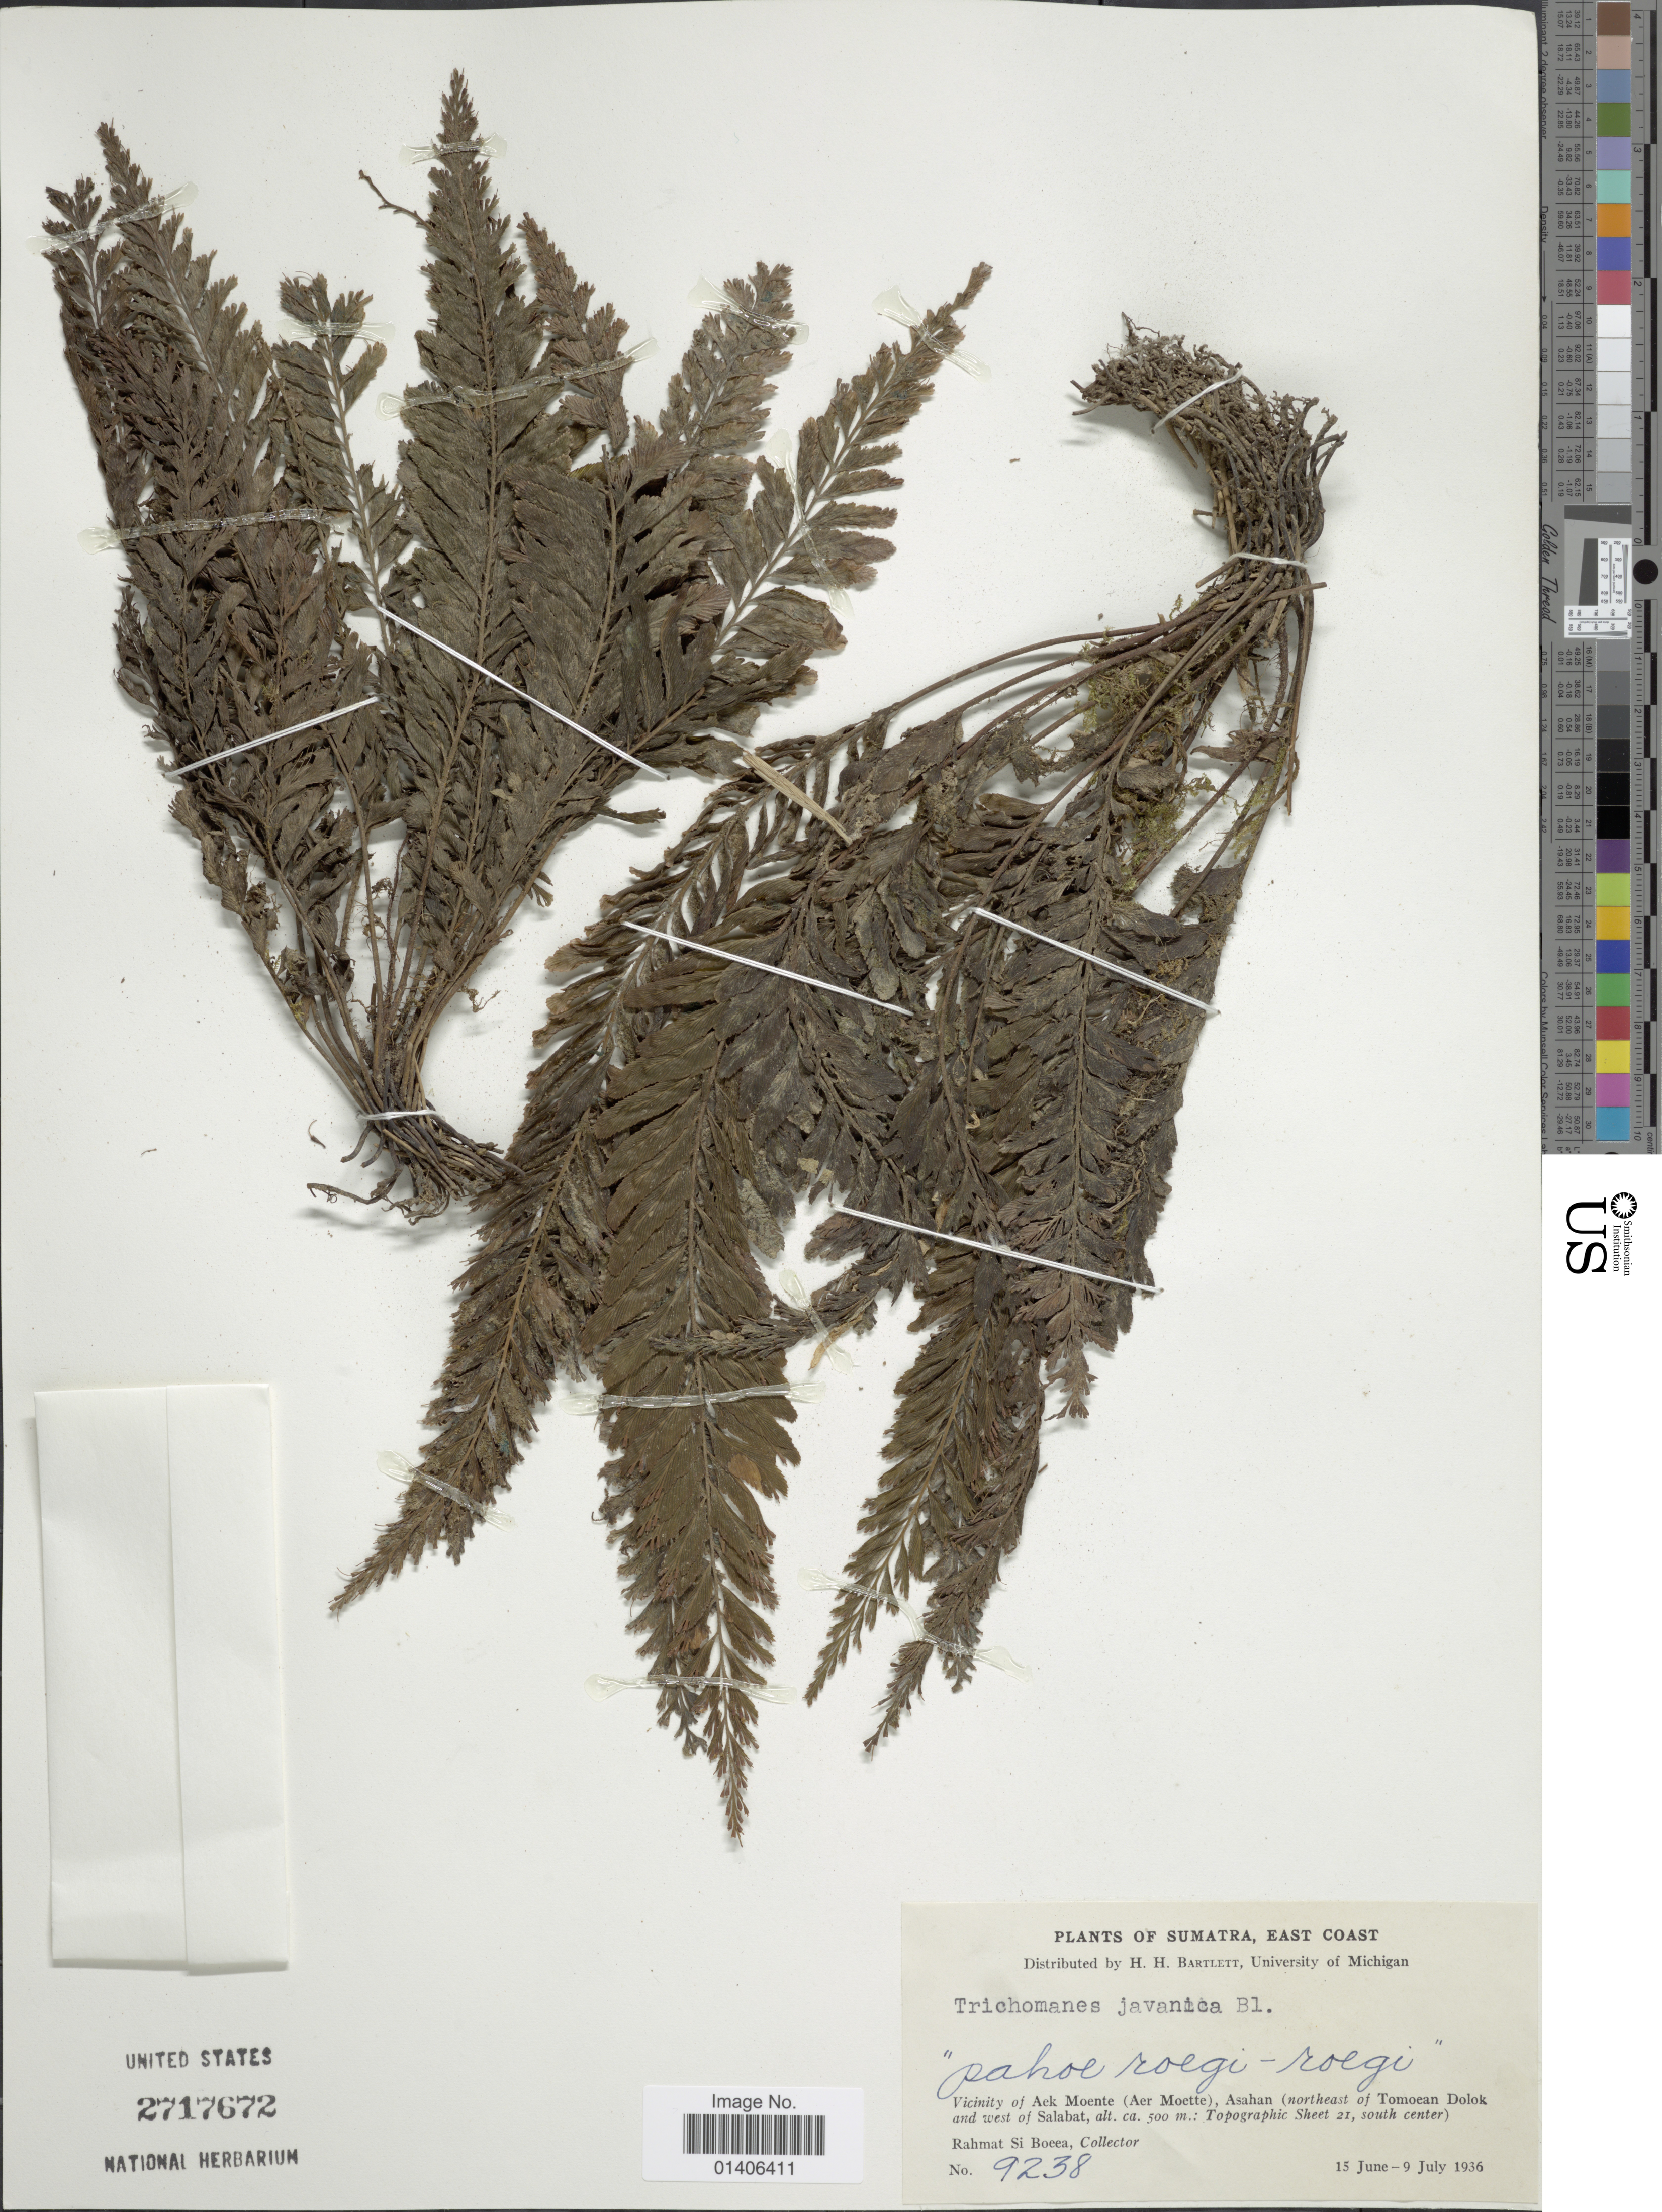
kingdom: Plantae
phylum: Tracheophyta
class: Polypodiopsida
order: Hymenophyllales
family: Hymenophyllaceae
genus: Cephalomanes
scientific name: Cephalomanes javanicum var. javanicum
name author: C. Presl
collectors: Rahmat Si Boeea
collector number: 9238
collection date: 1936-06-15/1936-07-09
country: Indonesia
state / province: Sumatra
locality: East Coast, 'pahoe roegi-roegi' Vicinity of Ack Moette), Asahan (northeast of Tomoean Dolok and west of Salabat, Topographic Sheet 21, south center)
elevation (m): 500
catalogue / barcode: US 2717672